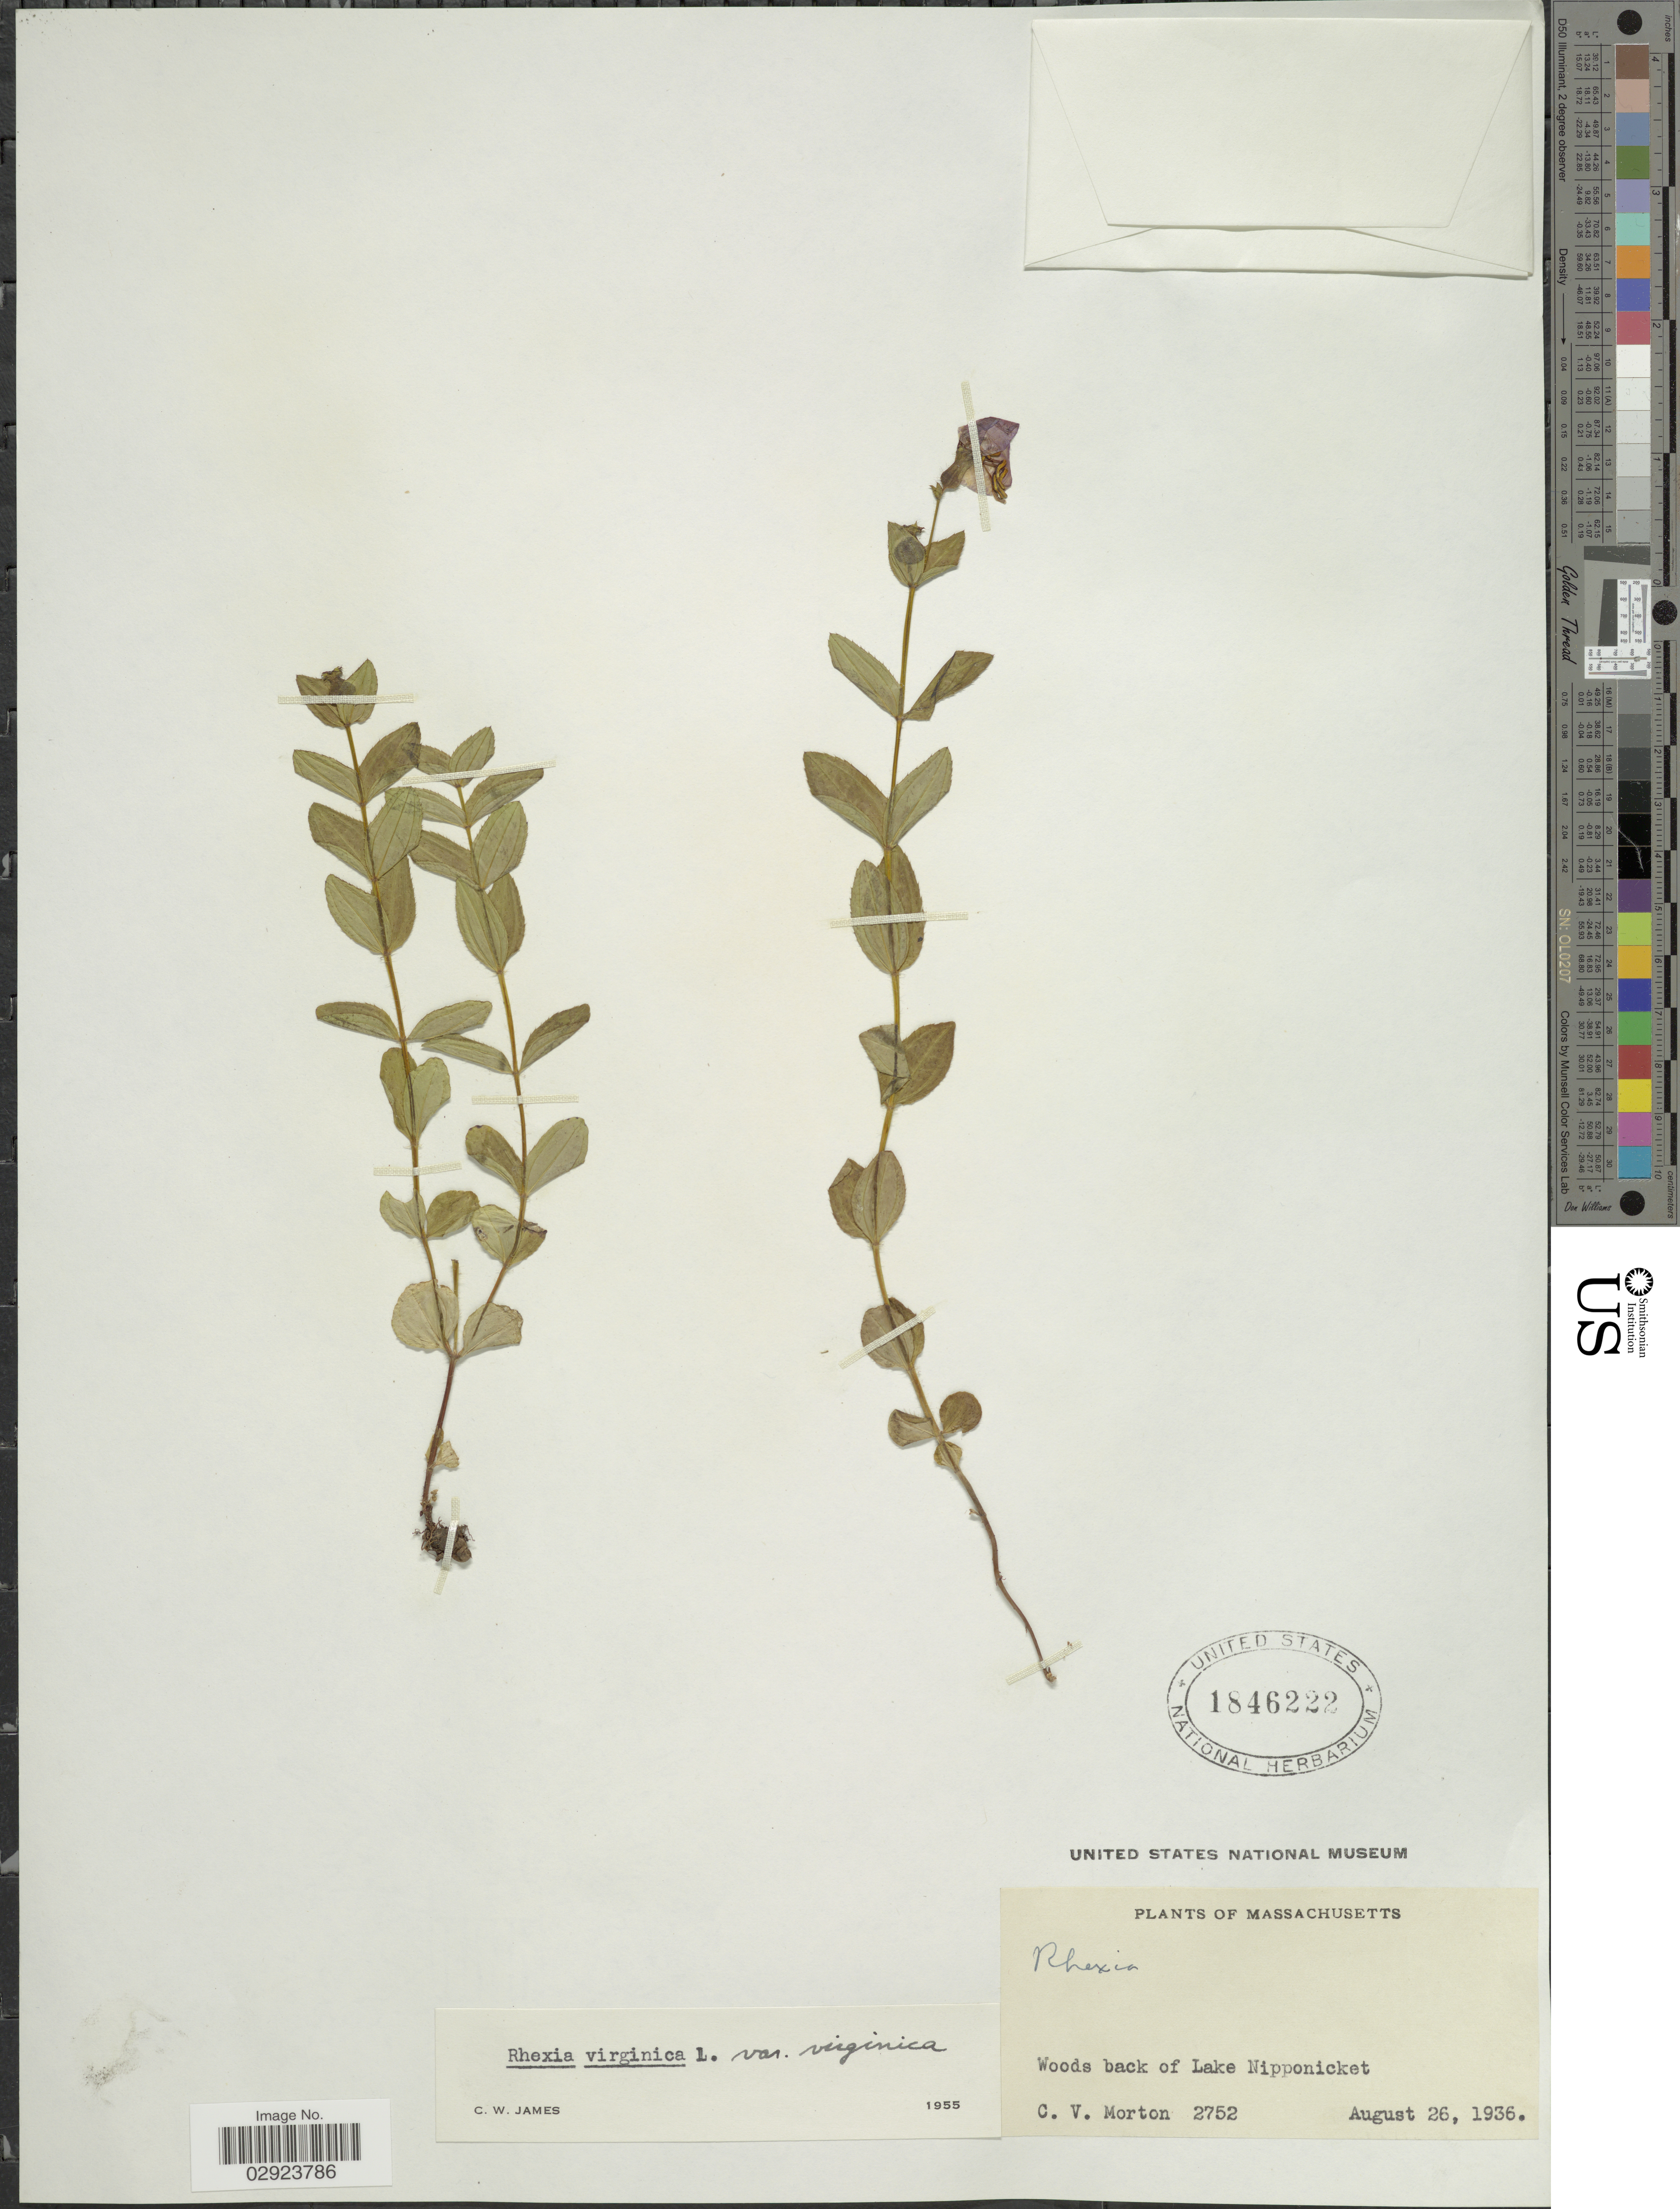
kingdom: Plantae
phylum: Tracheophyta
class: Magnoliopsida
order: Myrtales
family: Melastomataceae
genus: Rhexia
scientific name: Rhexia virginica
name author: L.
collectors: C. V. Morton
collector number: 2752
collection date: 1936-08-26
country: United States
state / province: Massachusetts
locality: Woods bank of Lake Nipponicket.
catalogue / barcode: US 1846222